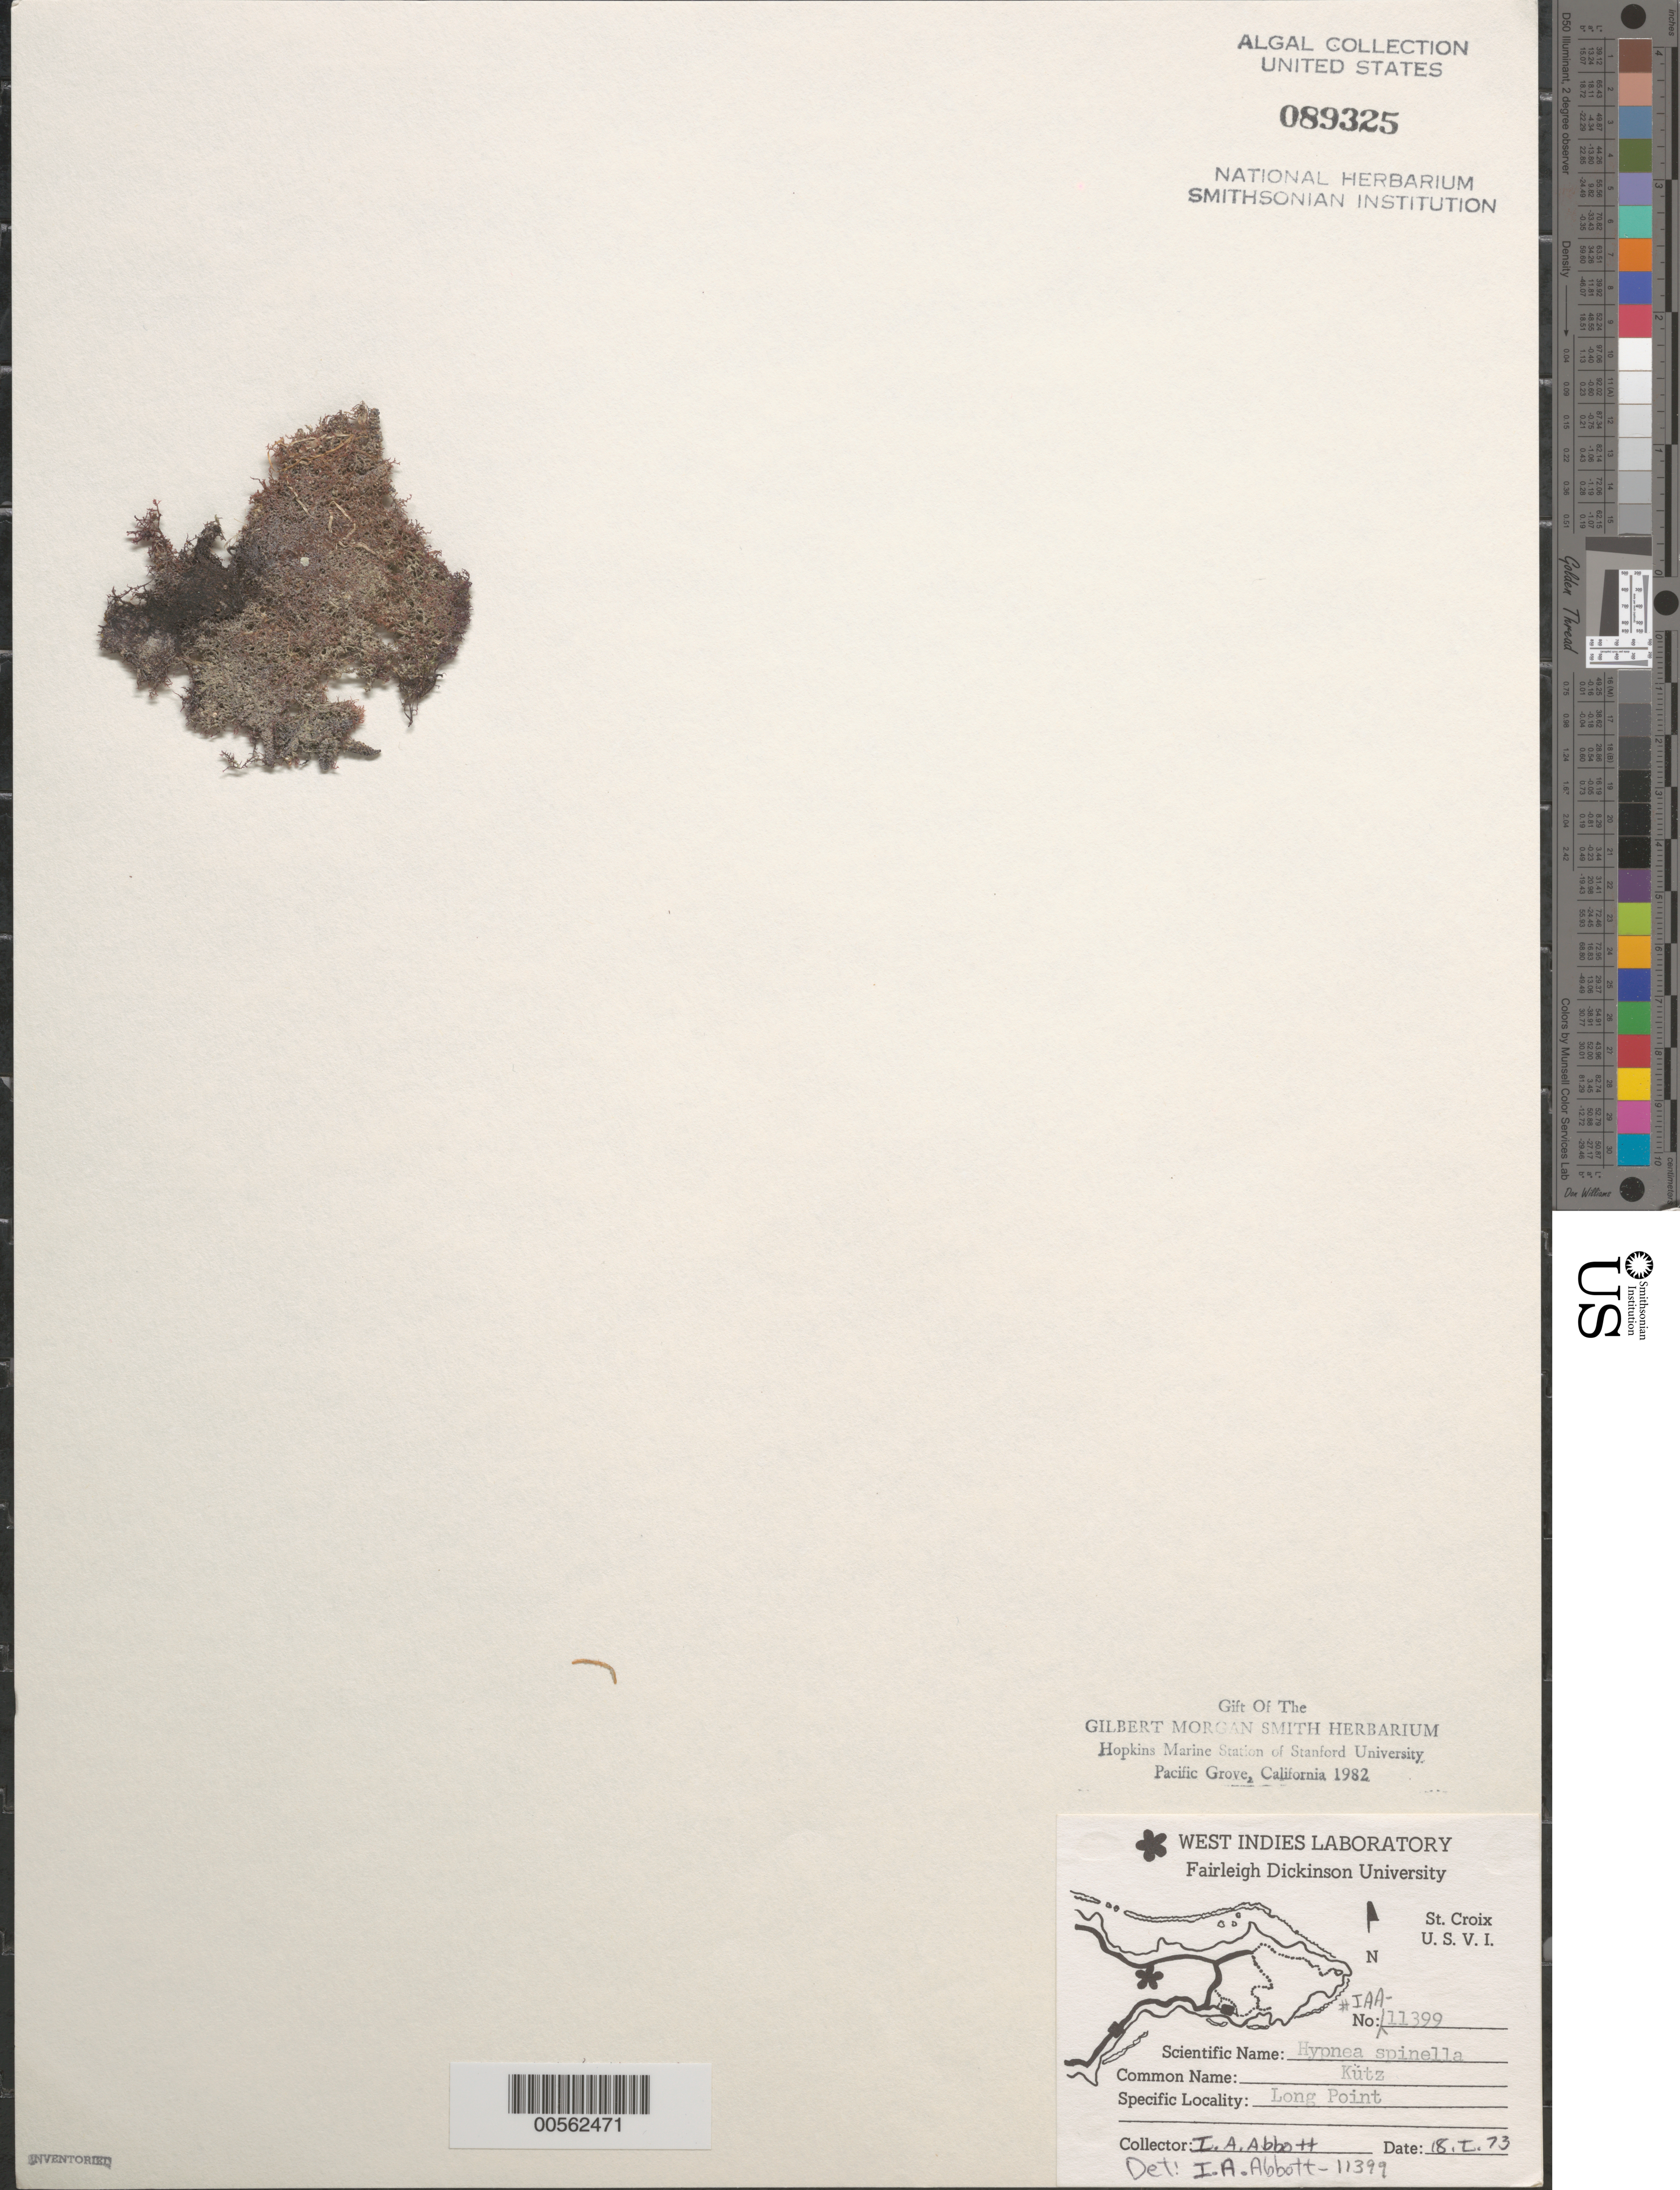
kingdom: Plantae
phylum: Rhodophyta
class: Florideophyceae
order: Gigartinales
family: Cystocloniaceae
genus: Hypnea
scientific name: Hypnea spinella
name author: (C. Agardh) Kütz.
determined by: Abbott, Isabella A.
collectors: I. A. Abbott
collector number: IAA 11399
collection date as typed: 18 Jan 1973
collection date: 1973-01-18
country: U.S. Virgin Islands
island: St. Croix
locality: Long Point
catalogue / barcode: US 89325